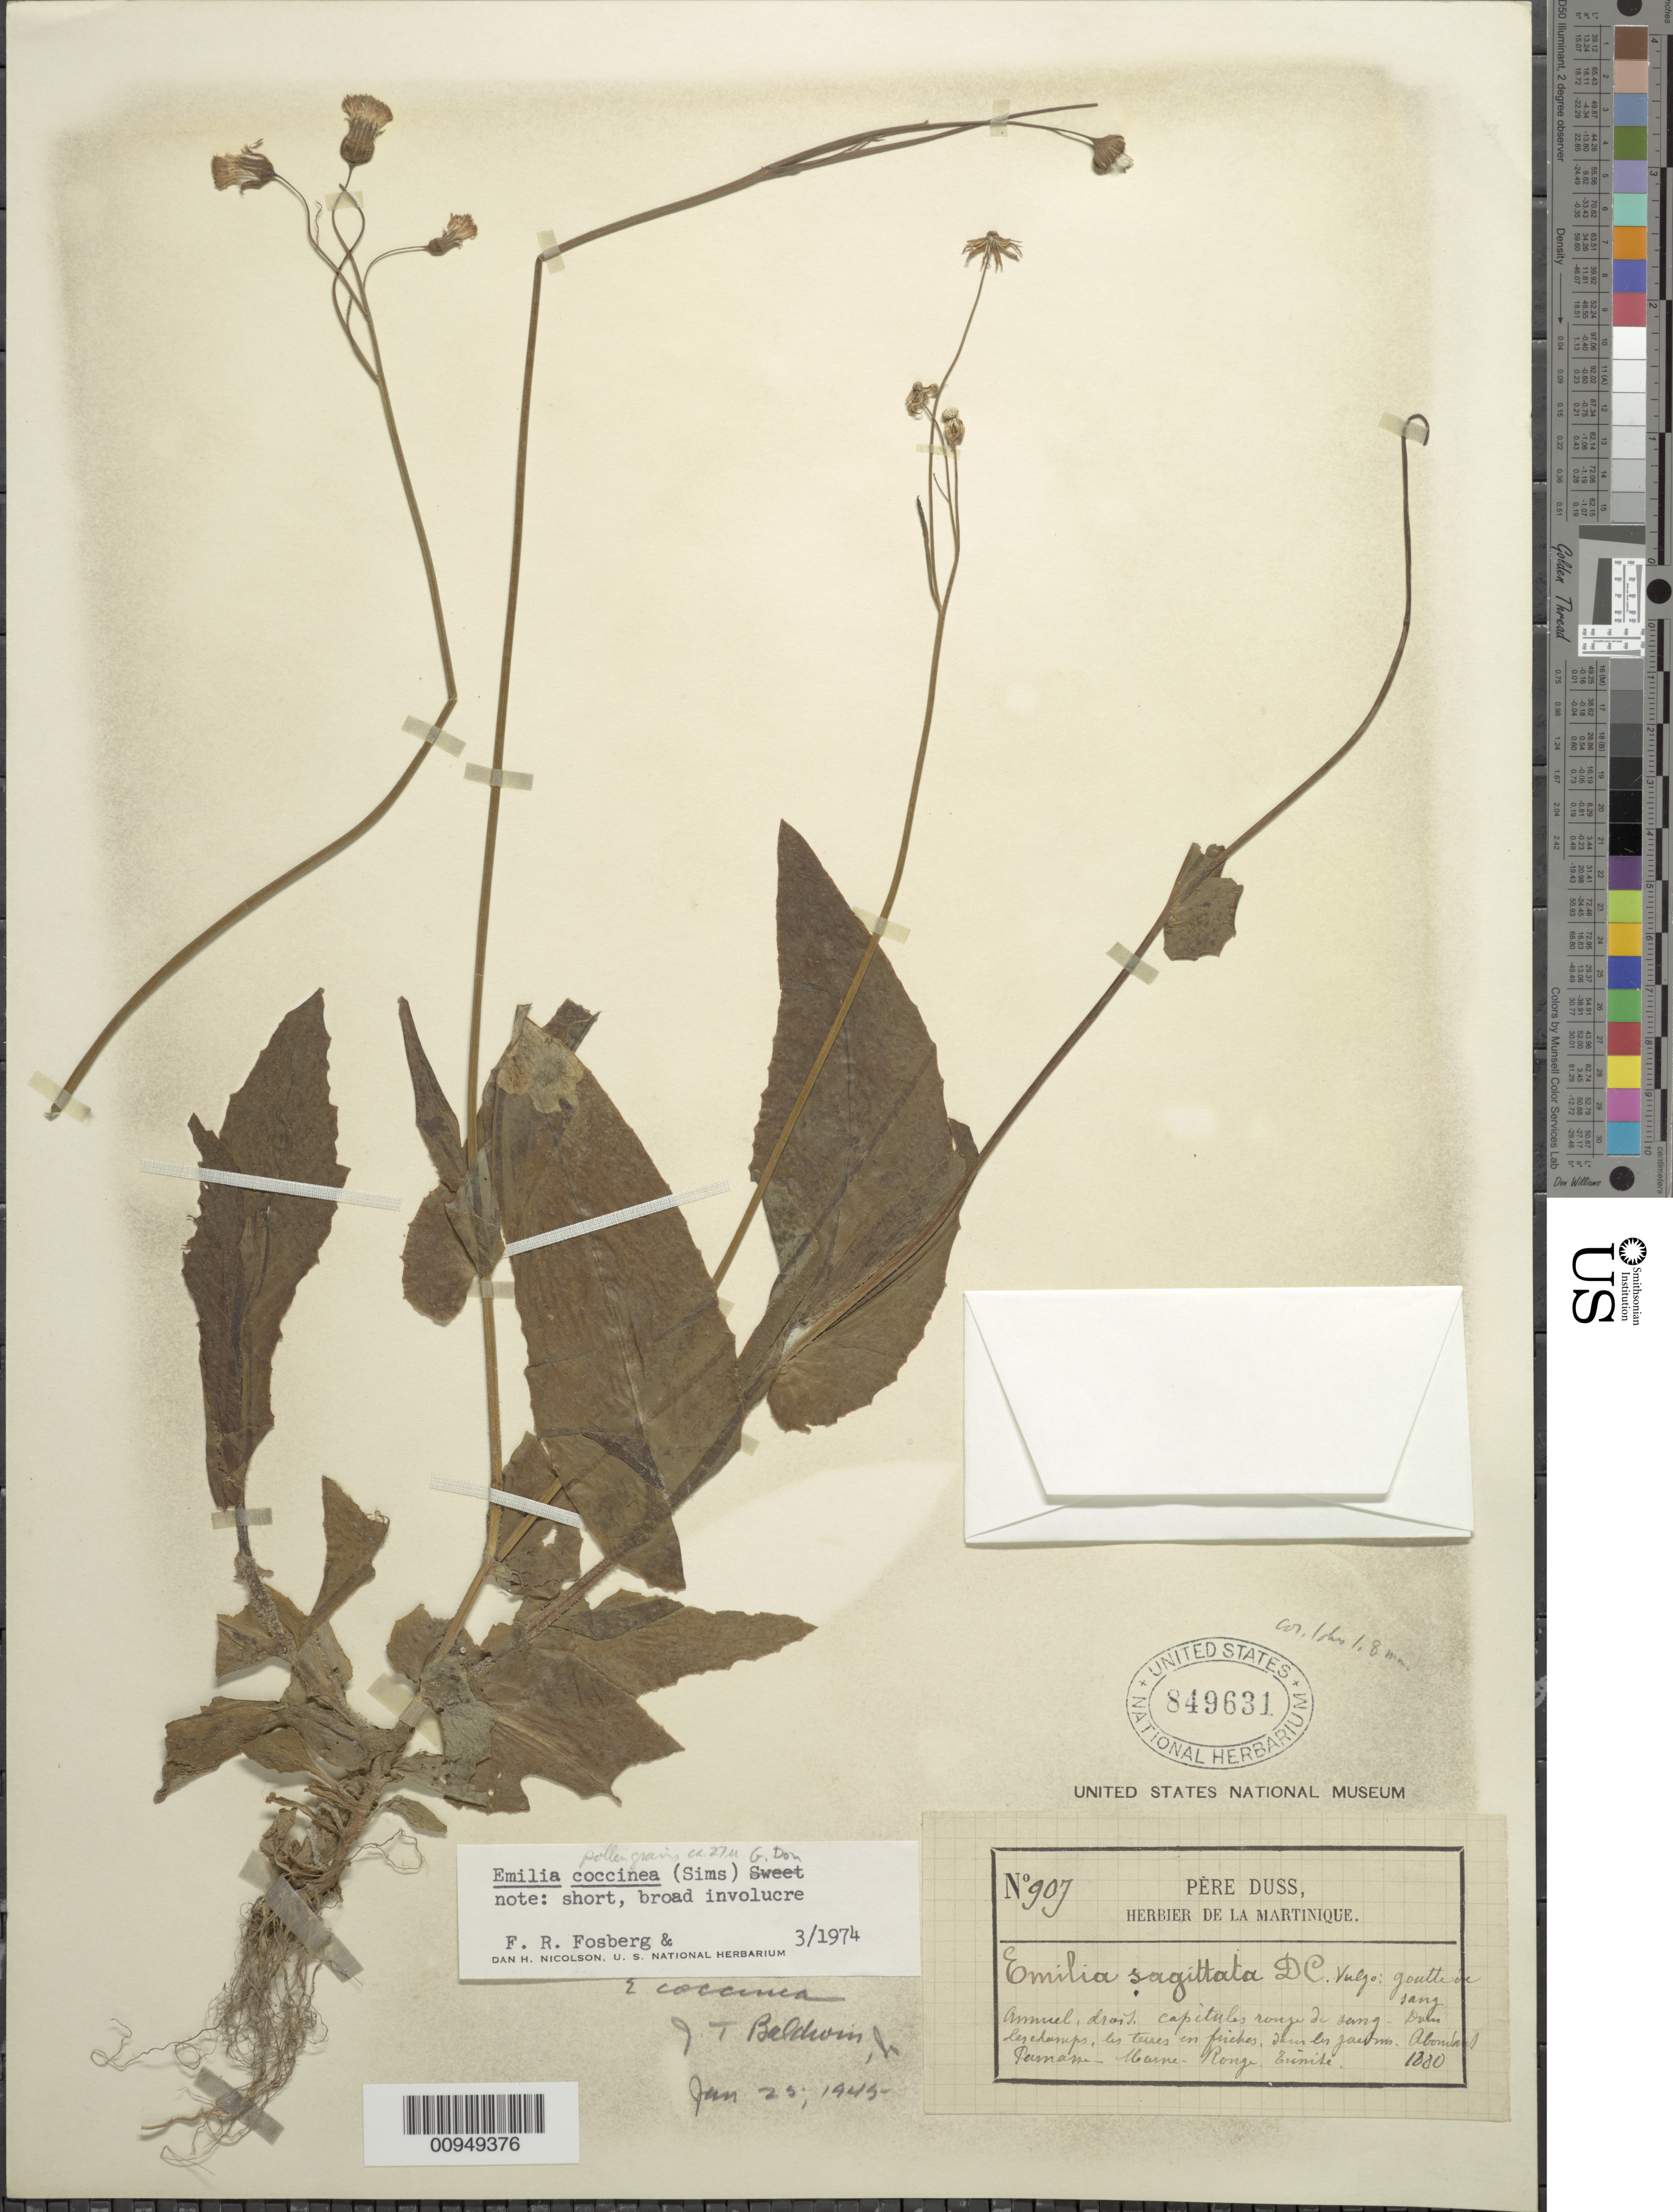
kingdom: Plantae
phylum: Tracheophyta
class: Magnoliopsida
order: Asterales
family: Asteraceae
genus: Emilia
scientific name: Emilia coccinea (Sims) Sweet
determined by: Fosberg, F. R.; Nicolson, D. H.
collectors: Père Duss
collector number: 907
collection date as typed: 1880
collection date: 1880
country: Martinique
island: Martinique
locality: "Persmaasse", Morne Rouge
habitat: Les terres en friches, dern les jardin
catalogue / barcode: US 849631